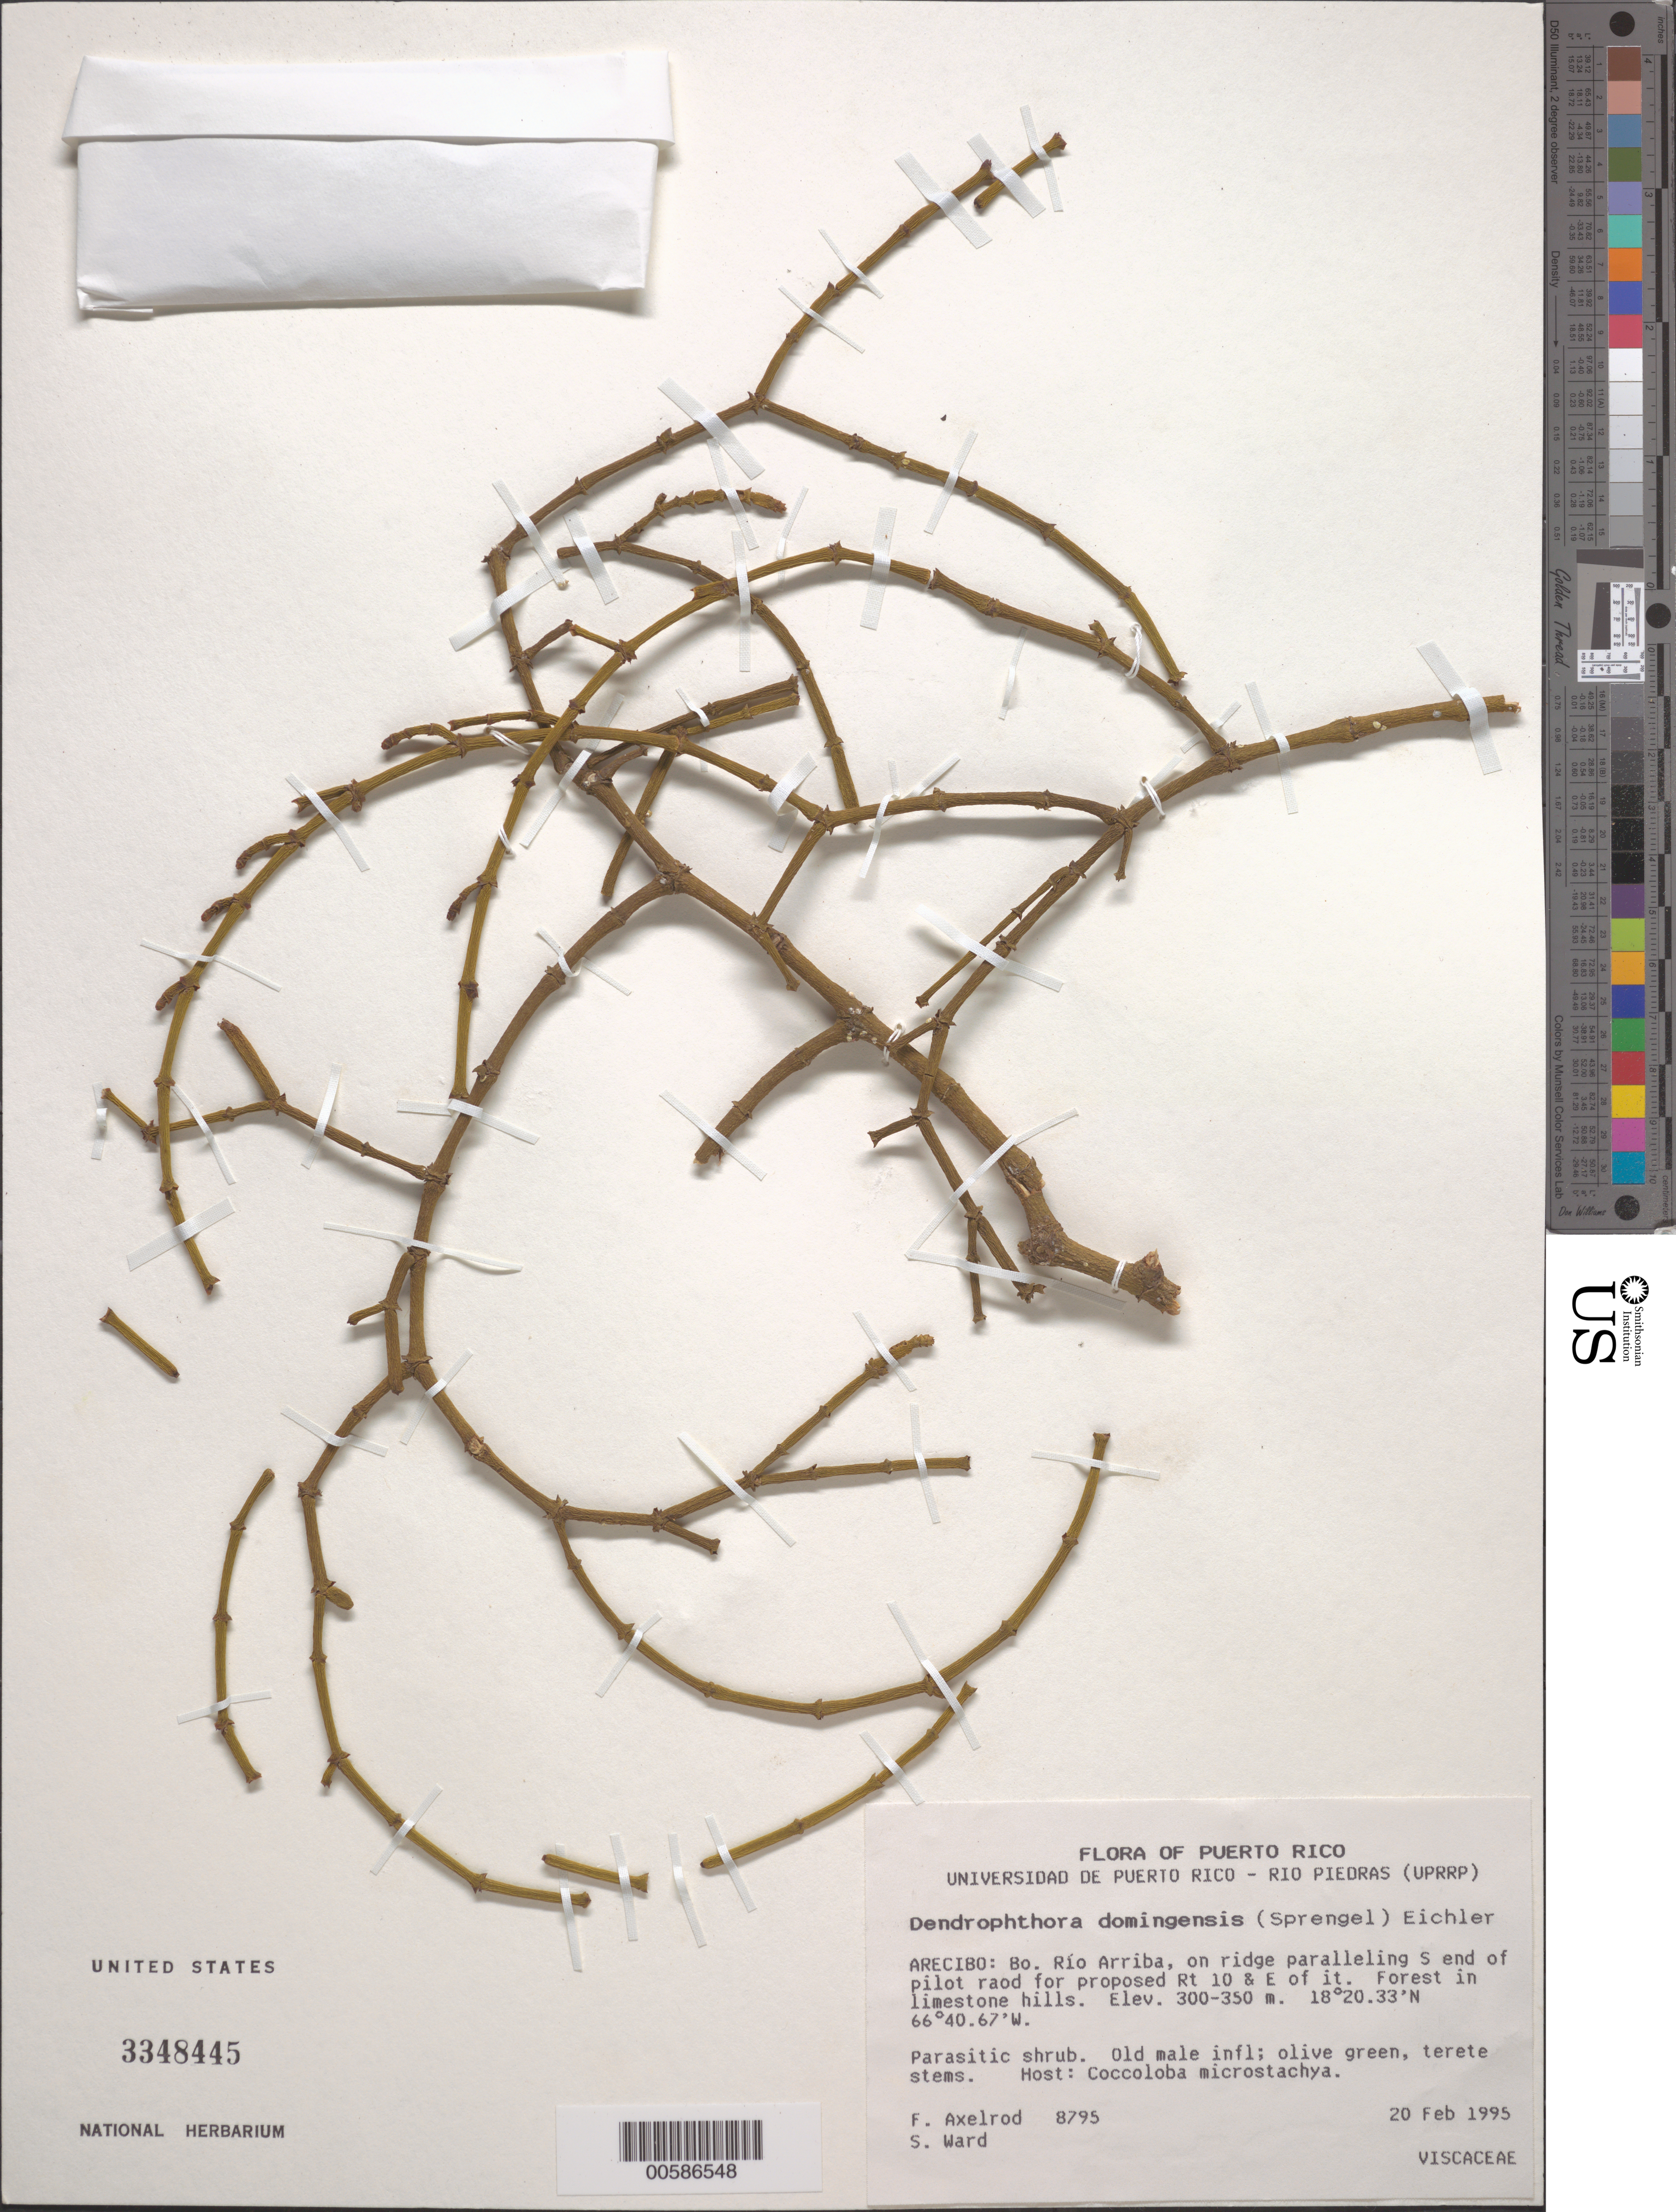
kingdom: Plantae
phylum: Tracheophyta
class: Magnoliopsida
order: Santalales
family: Viscaceae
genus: Dendrophthora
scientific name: Dendrophthora domingensis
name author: (Spreng.) Eichler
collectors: F. Axelrod & S. Ward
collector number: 8795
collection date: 1995-02-20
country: Puerto Rico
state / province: Arecibo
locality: Bo. Río Arriba, on ridge paralleling S end of pilot road for proposed Rt 10 & E of it.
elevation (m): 300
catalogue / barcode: US 3348445